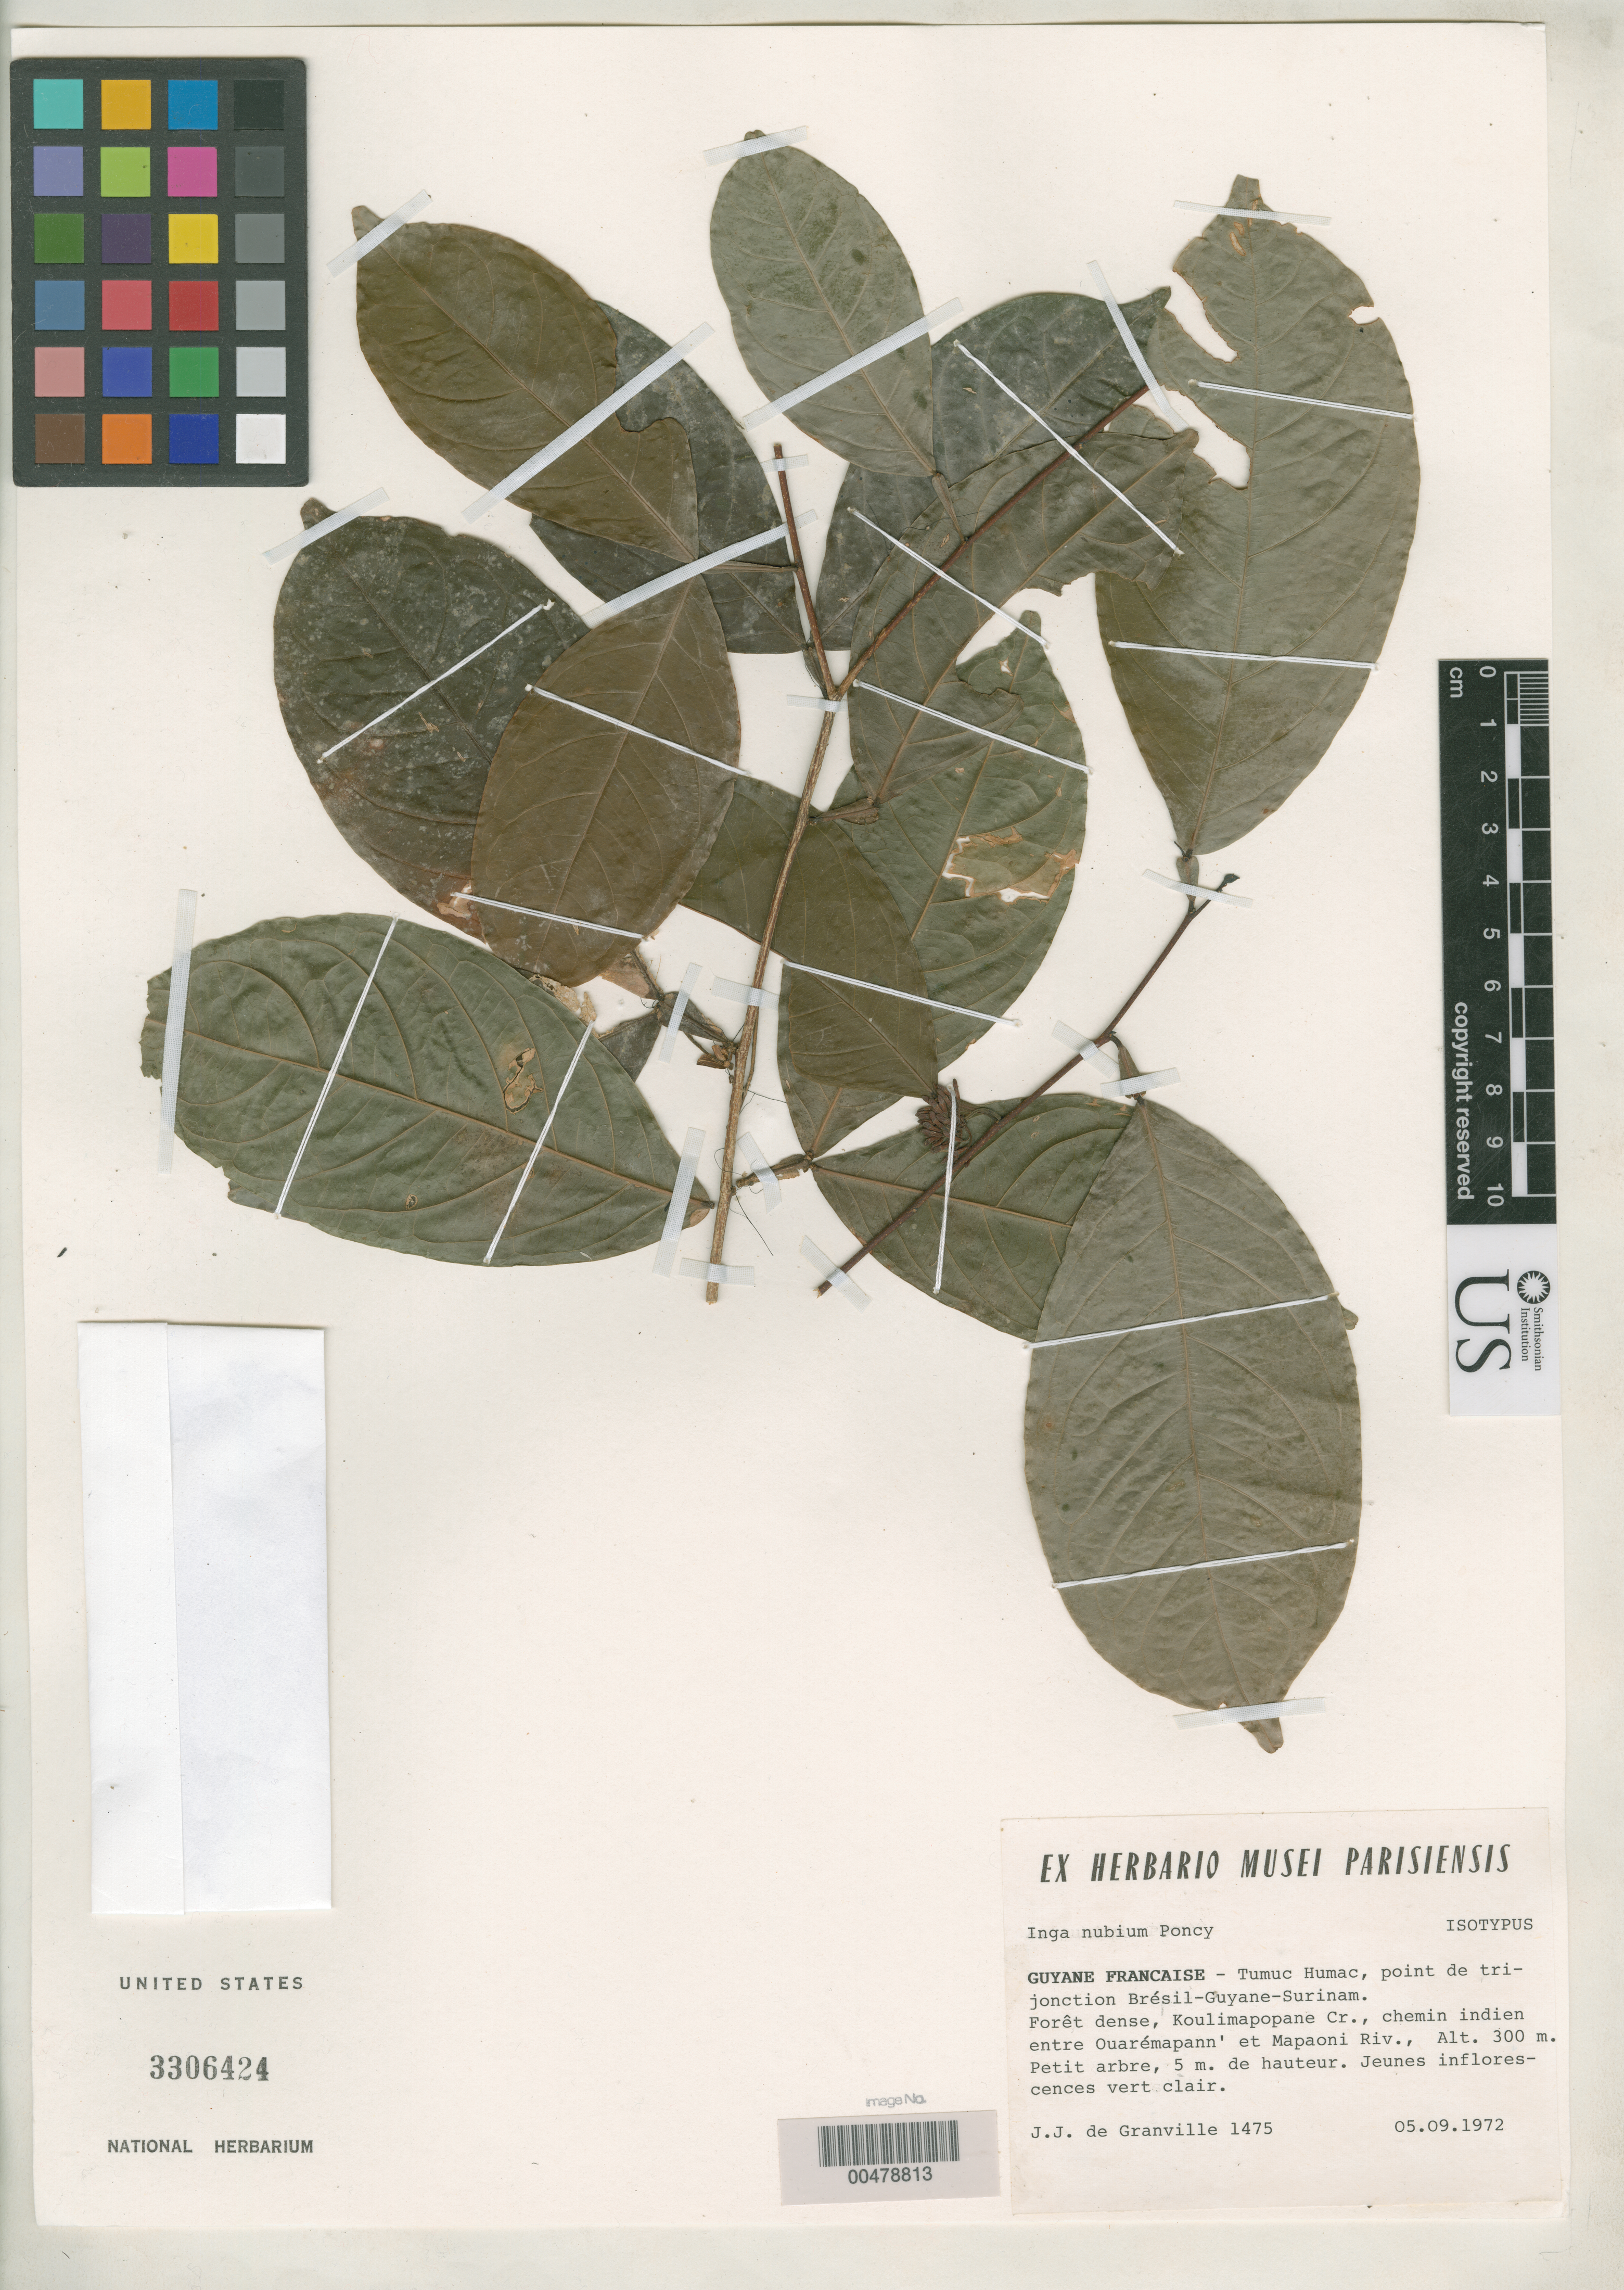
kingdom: Plantae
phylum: Tracheophyta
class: Magnoliopsida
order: Fabales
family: Fabaceae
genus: Inga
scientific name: Inga nubium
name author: Poncy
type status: Isotype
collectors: J.-J. de Granville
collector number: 1475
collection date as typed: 05 Sep 1972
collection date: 1972-09-05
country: French Guiana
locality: Tumuc Humac, Point de Trijonction Brasil-Guyane-Surinam, Koulimapopane cr., between Ouaremapann et Mapoaoni Rivers.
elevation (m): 300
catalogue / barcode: US 3306424